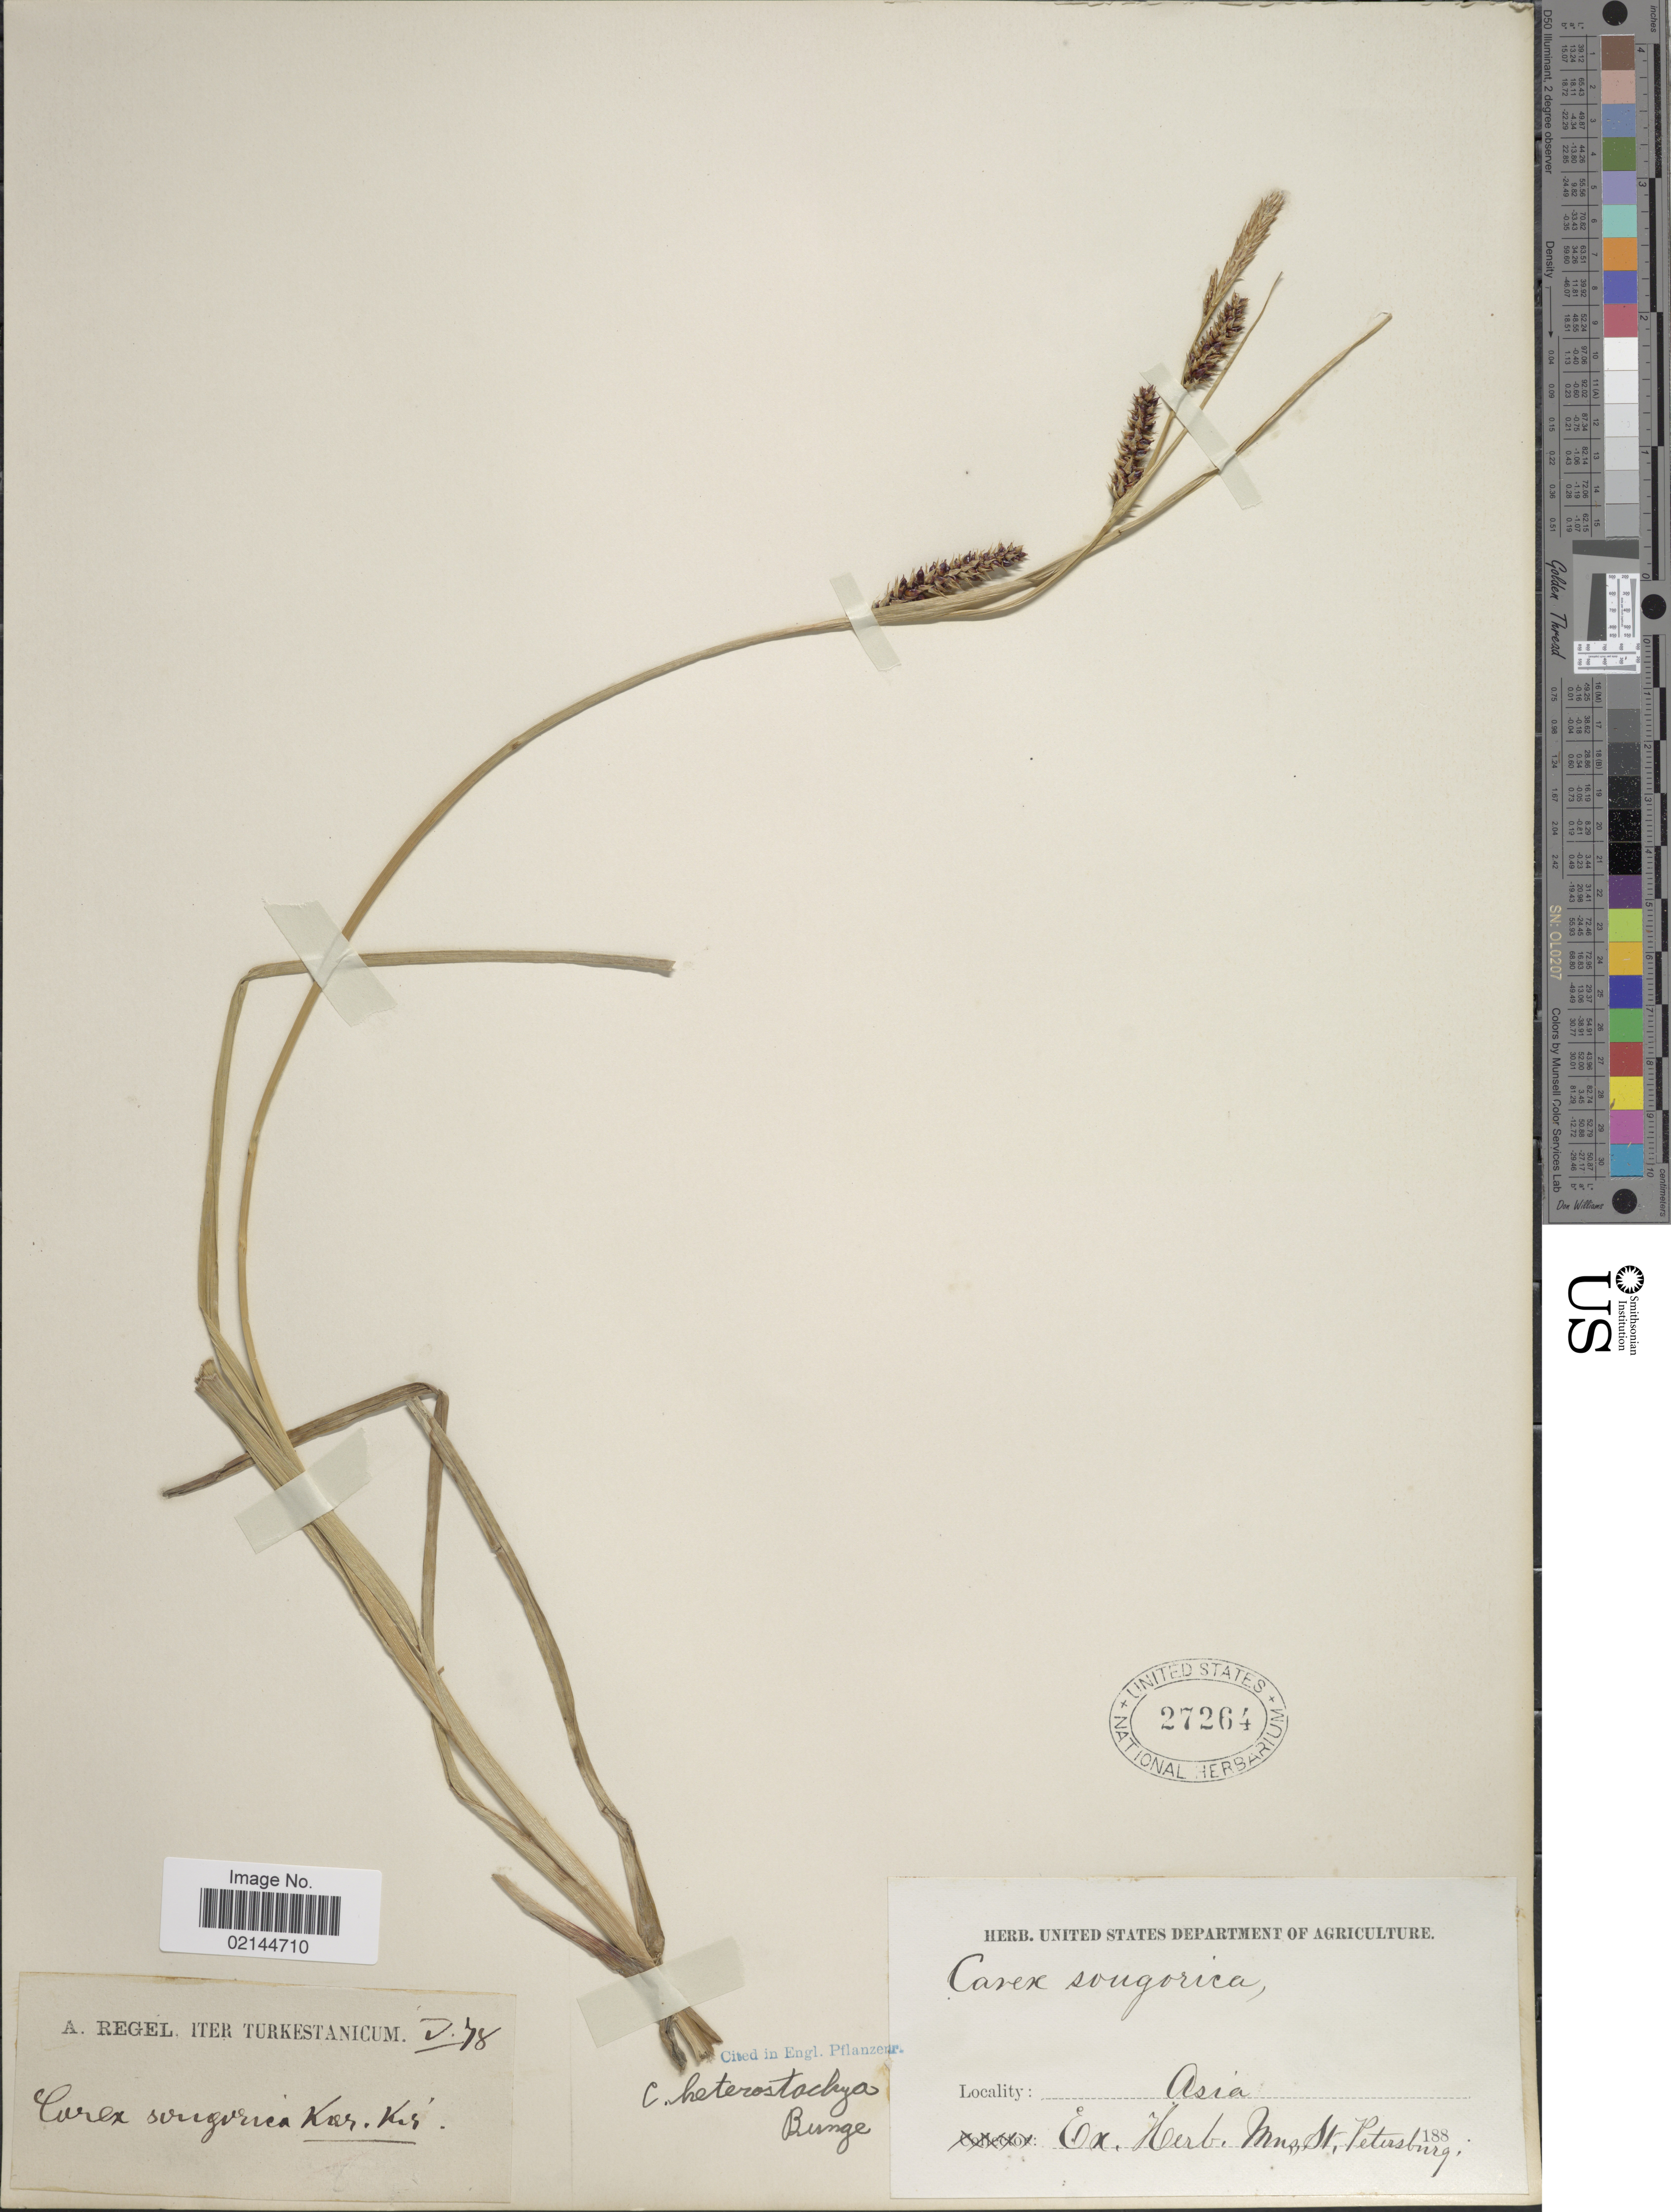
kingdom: Plantae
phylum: Tracheophyta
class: Liliopsida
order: Poales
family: Cyperaceae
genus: Carex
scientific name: Carex heterostachya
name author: Bunge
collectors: A. Regel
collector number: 78*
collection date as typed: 188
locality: Iter Turkestanicum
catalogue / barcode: US 27264